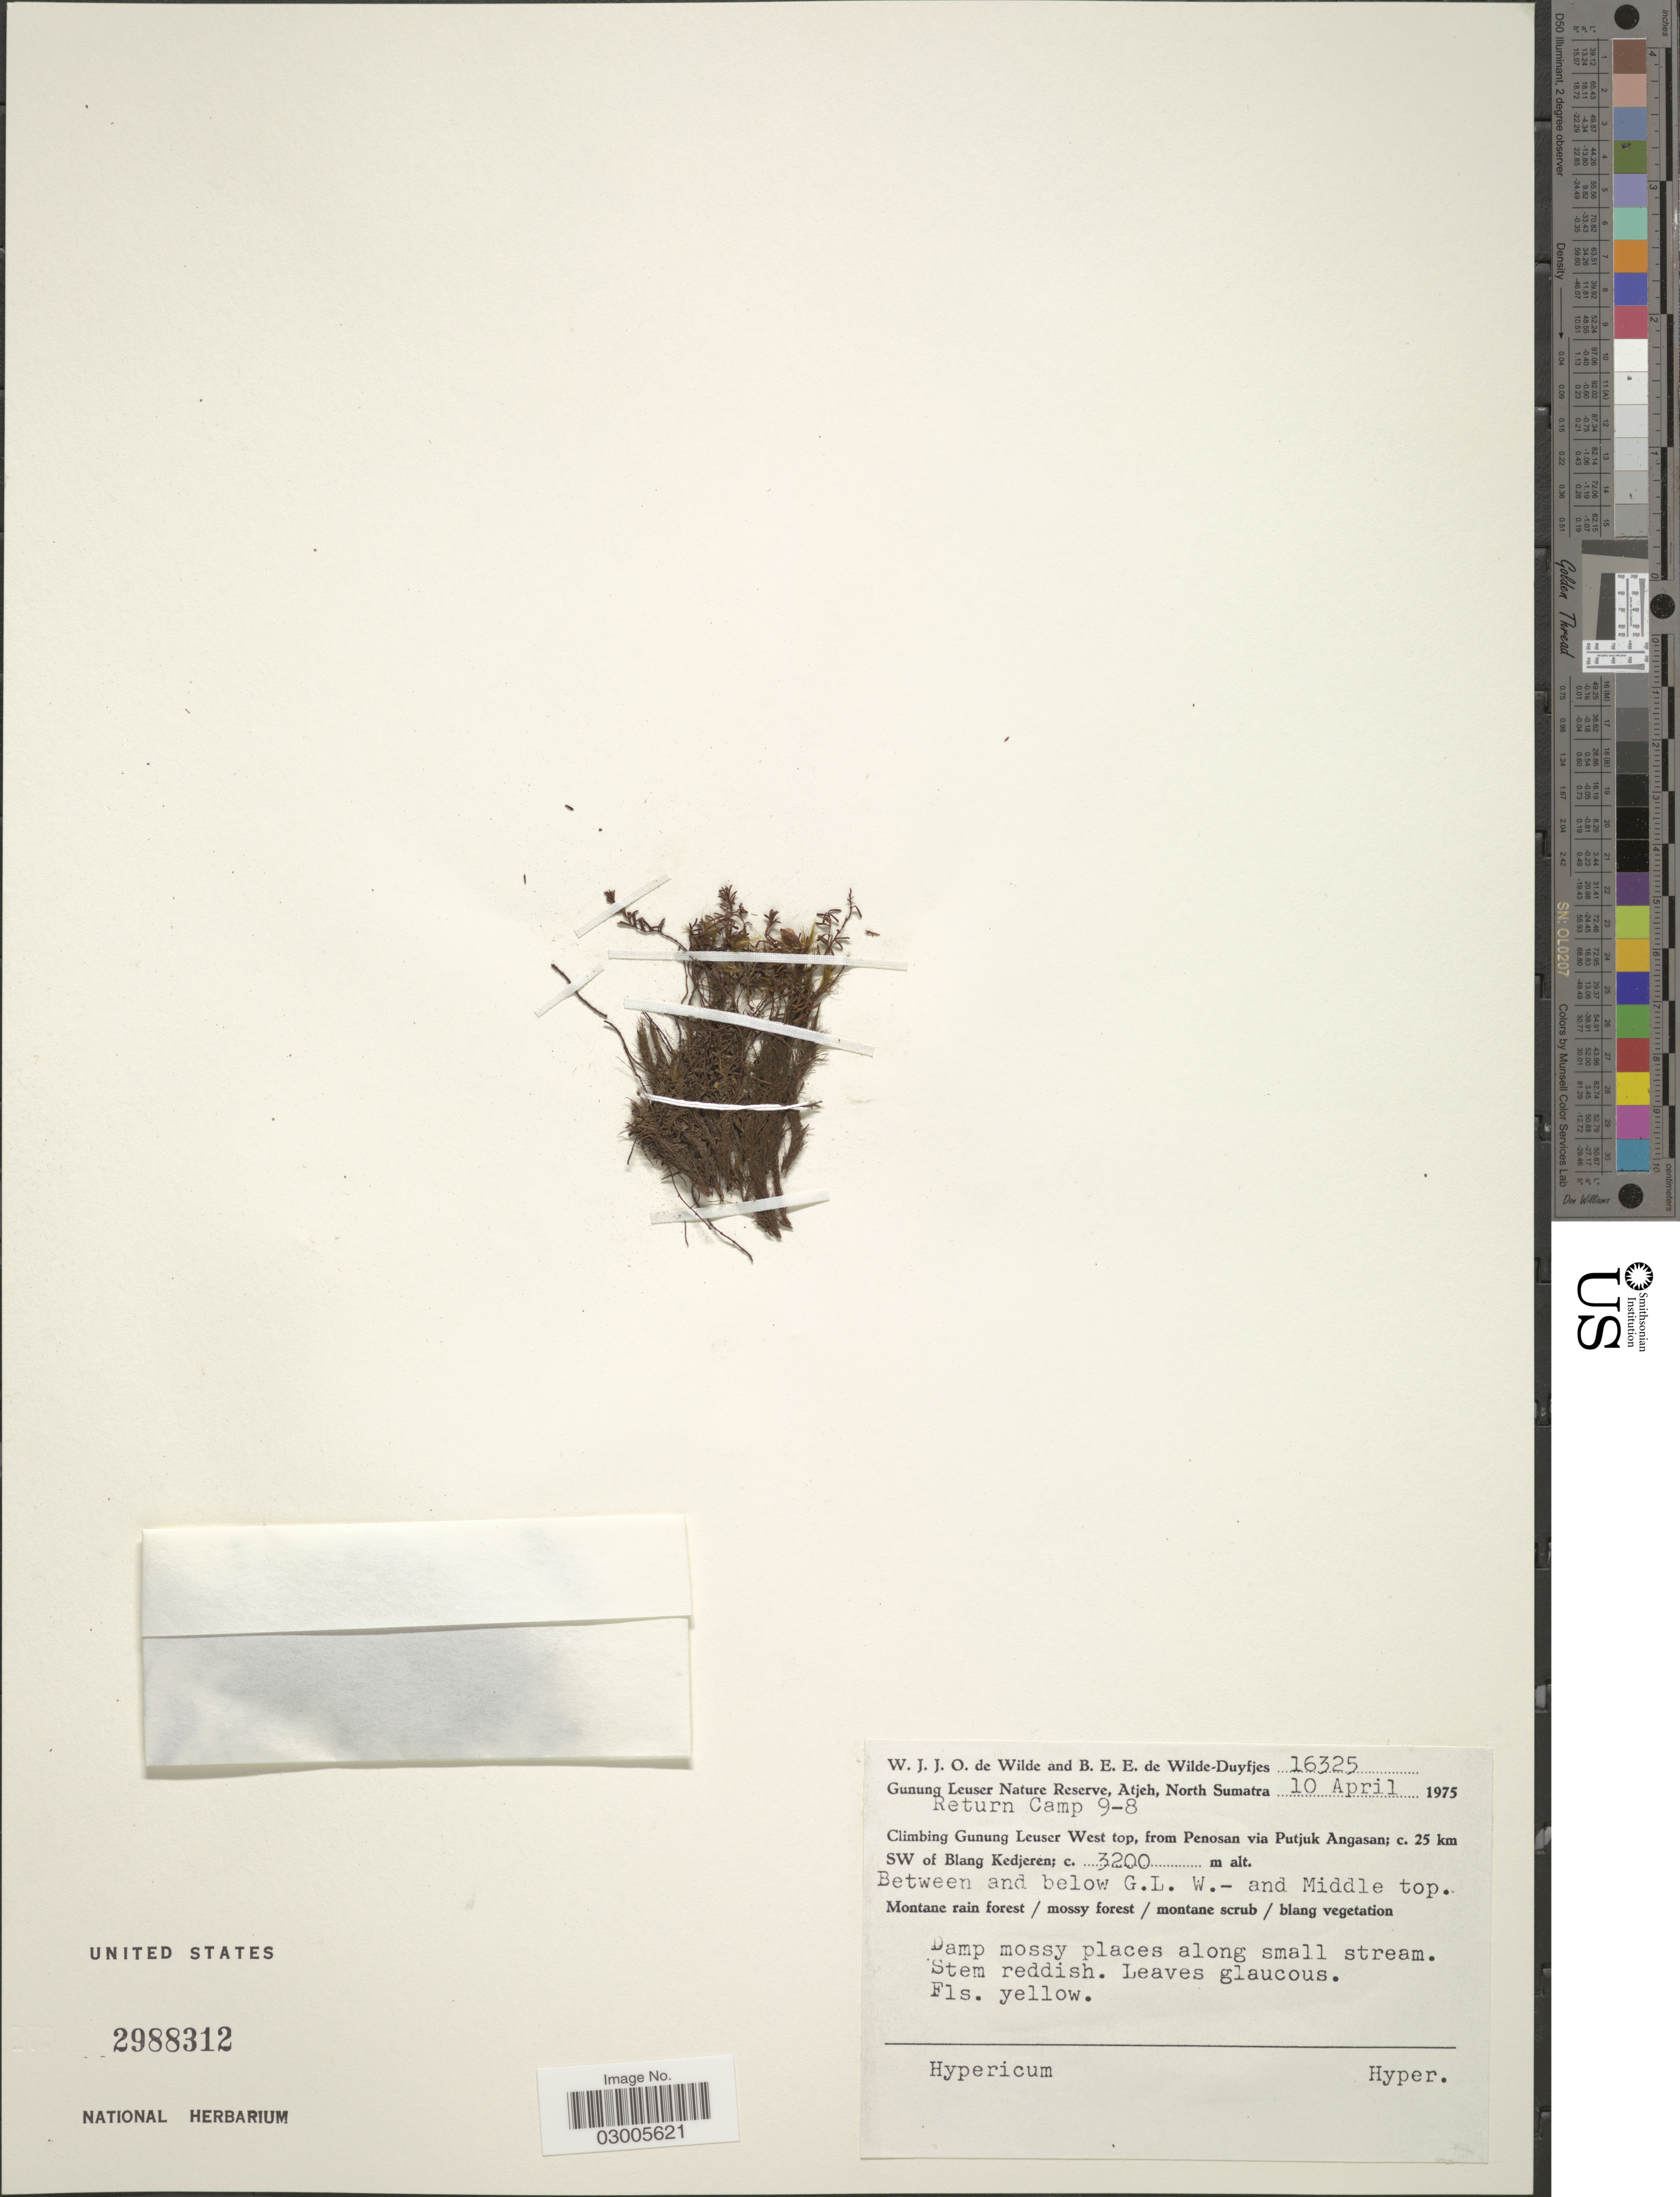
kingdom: Plantae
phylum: Tracheophyta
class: Magnoliopsida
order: Malpighiales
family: Hypericaceae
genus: Hypericum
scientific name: Hypericum sp.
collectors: W. J. de Wilde & B. E. de Wilde-Duyfjes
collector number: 16325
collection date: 1975-04-10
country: Indonesia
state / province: Sumatra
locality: Gunung Leuser Nature Reserve, Atjeh, North Sumatra. Return Camp 9-8. Climbing Gunung Leuser West top, from Penosan via Putjuk Angasan; c. 25 km SW of Blang Kedjeren. Between and below G.L. W.- and Middle top.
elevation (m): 3200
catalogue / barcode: US 2988312